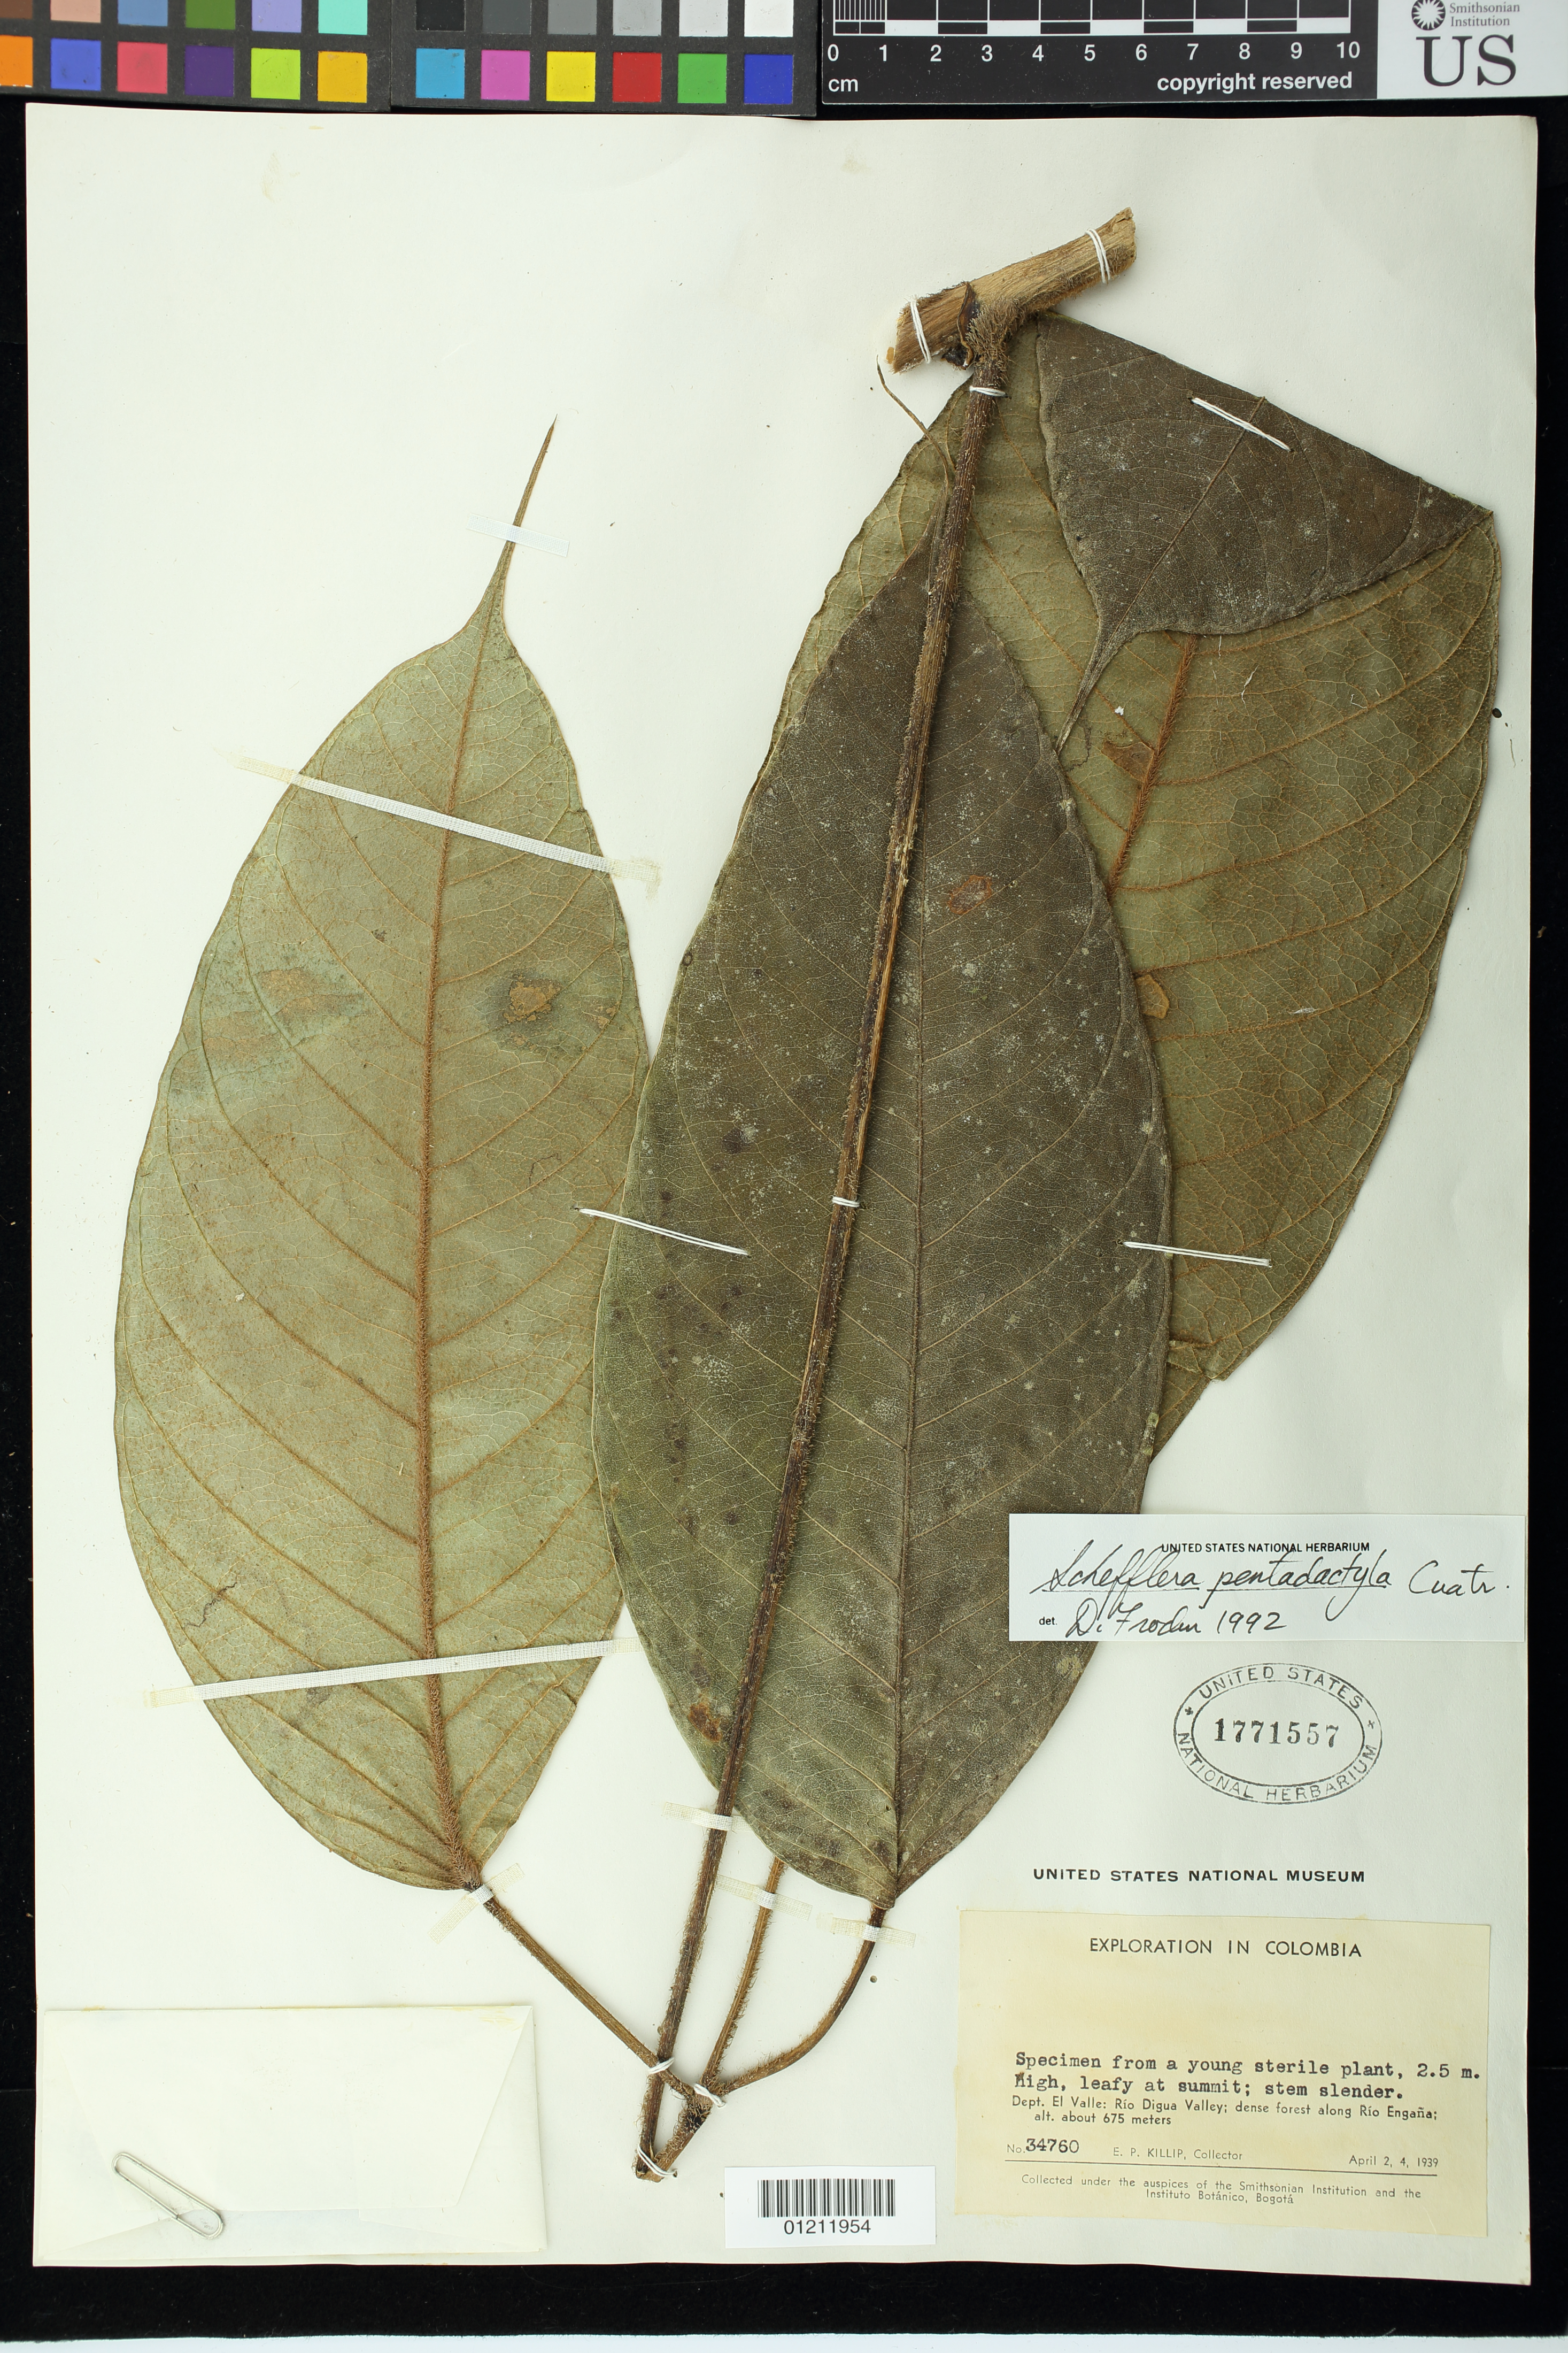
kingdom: Plantae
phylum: Tracheophyta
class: Magnoliopsida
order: Apiales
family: Araliaceae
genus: Schefflera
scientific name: Schefflera pentadactyla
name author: Cuatrec.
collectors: E. P. Killip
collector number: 34760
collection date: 1939-04-02/1939-04-04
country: Colombia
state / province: Valle del Cauca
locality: Dept. El Valle: Río Digua Valley; dense forest along Río Enga±a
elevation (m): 675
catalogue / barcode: US 1771557